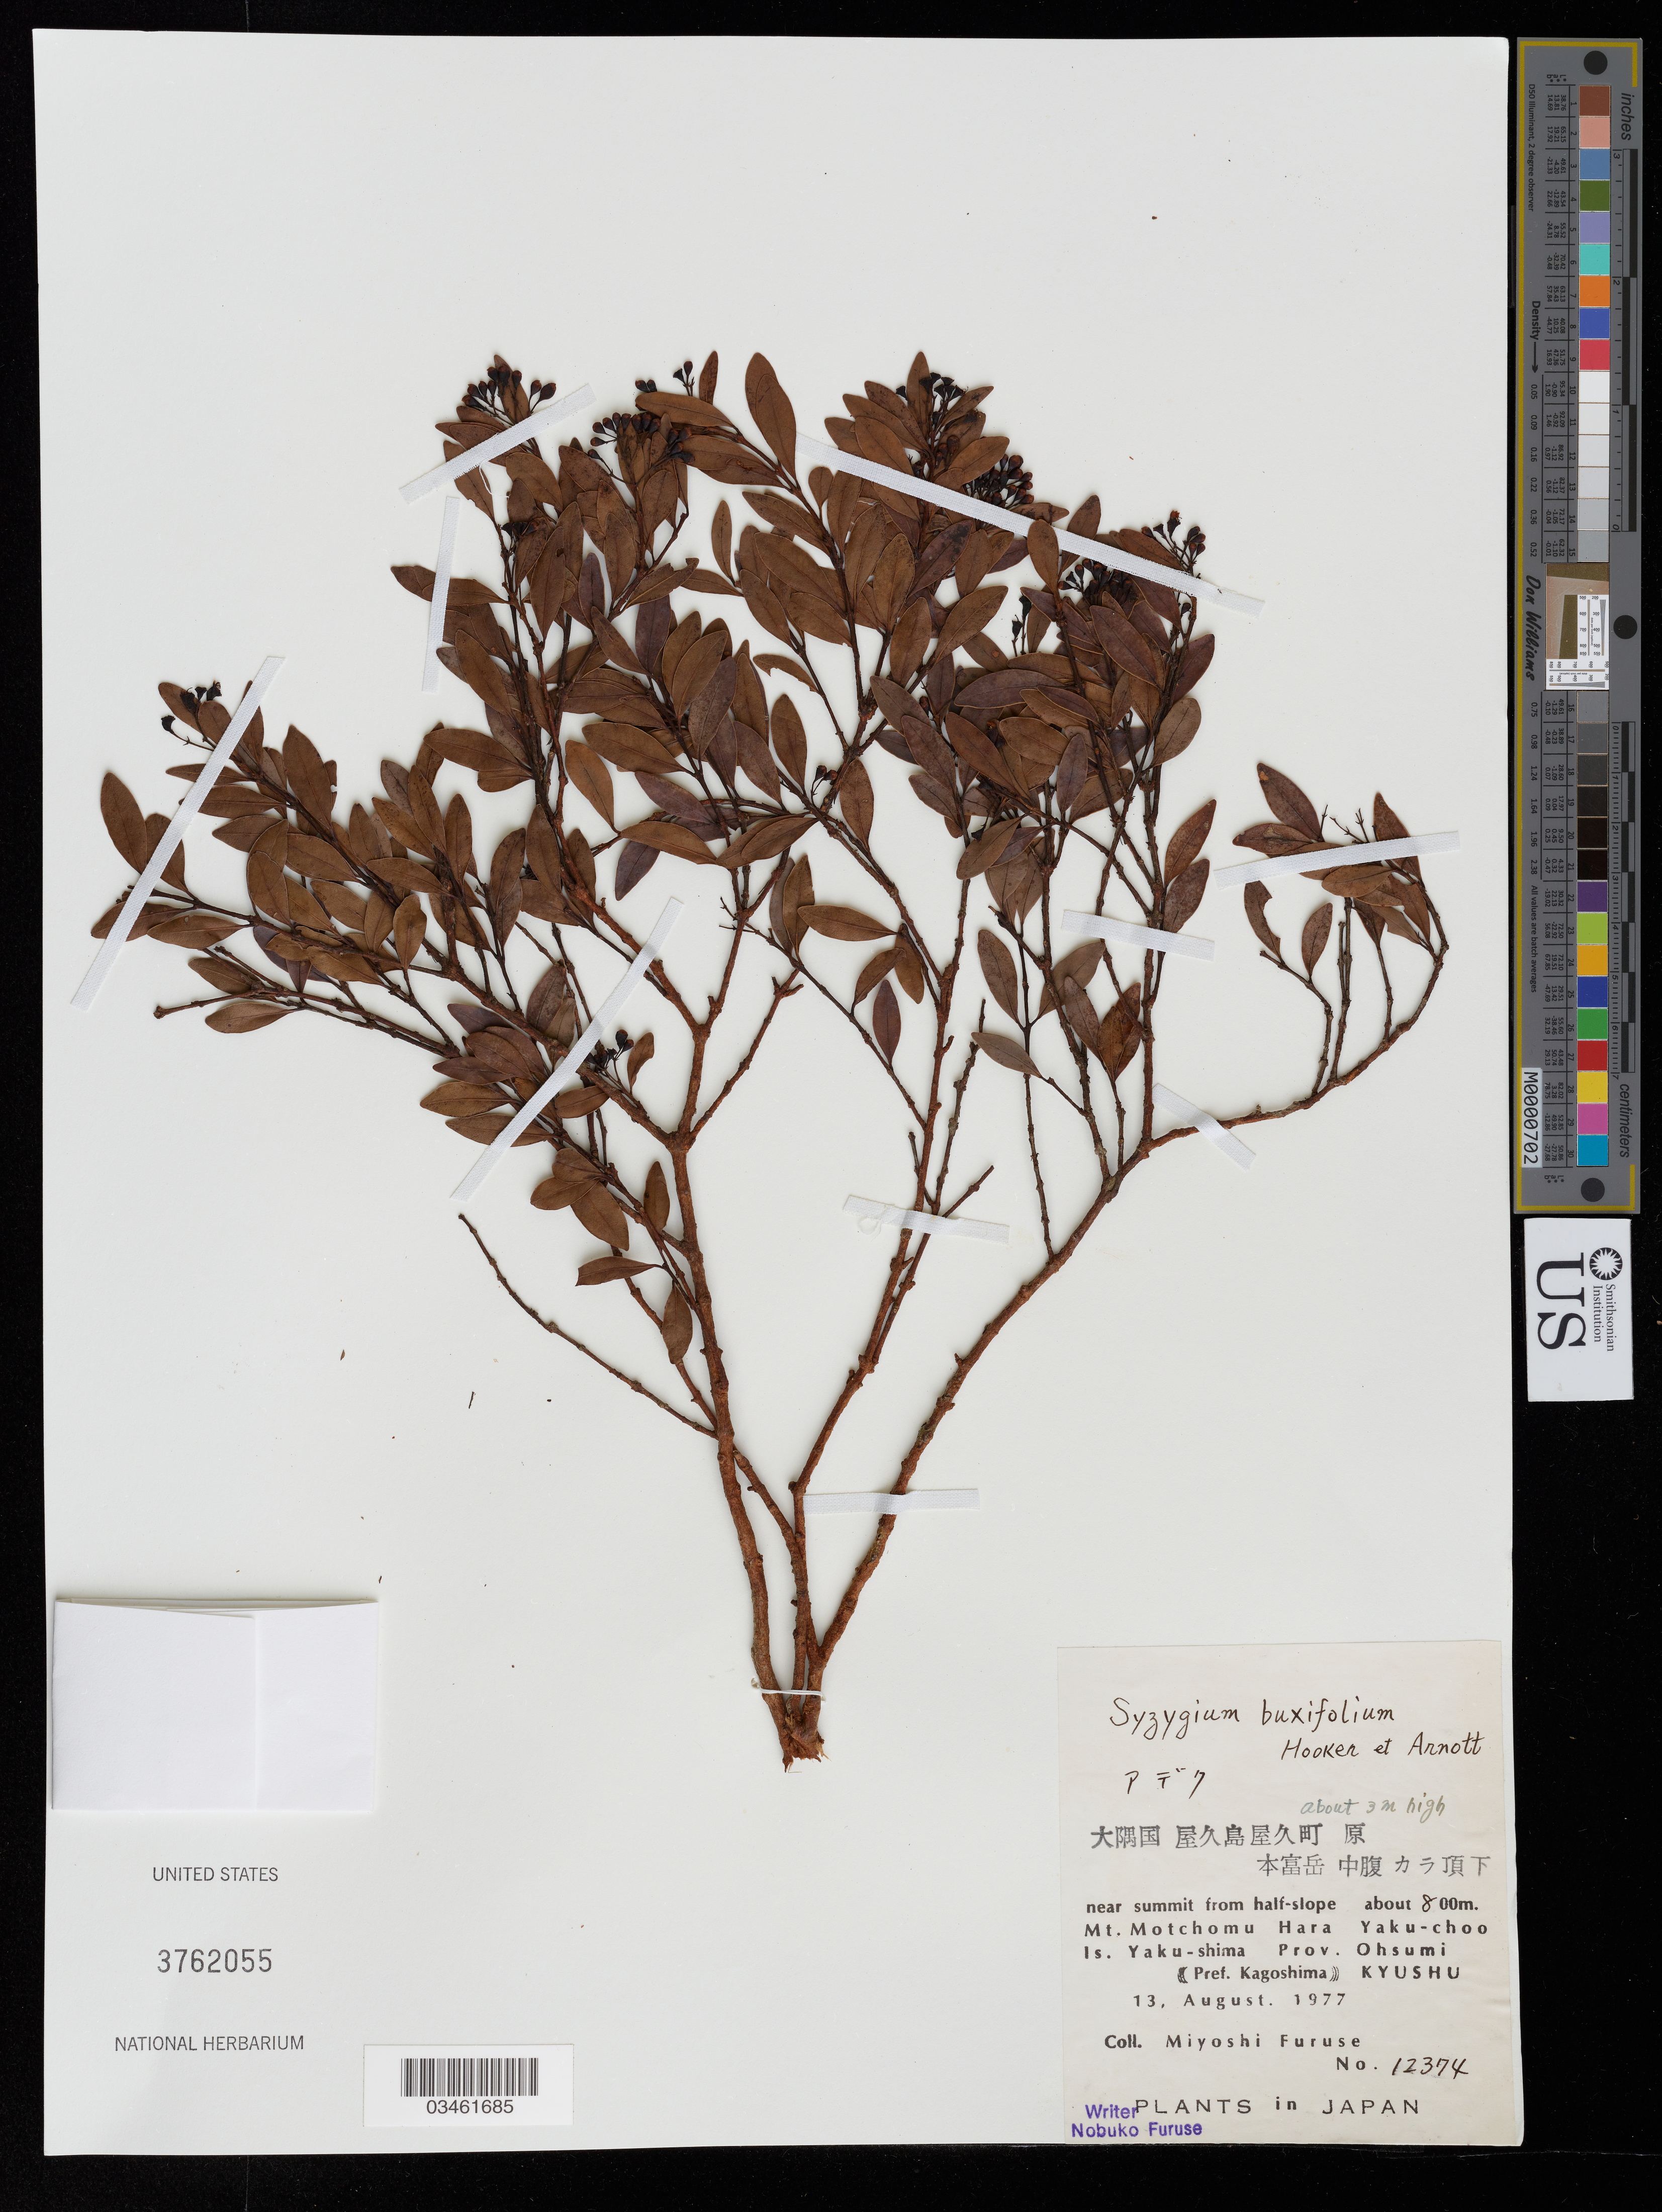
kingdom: Plantae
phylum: Tracheophyta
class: Magnoliopsida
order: Myrtales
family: Myrtaceae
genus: Syzygium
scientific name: Syzygium buxifolium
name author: Hook. & Arn.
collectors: M. Furuse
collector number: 12374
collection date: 1977-08-13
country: Japan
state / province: Kagosima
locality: X near summit from half-slope about 800m. Mt. Motchomu Hara Yaku-choo Is. Yaku-shima Prov. Ohsumi (Pref. Kagoshima) Kyushu.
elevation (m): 800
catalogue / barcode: US 3762055